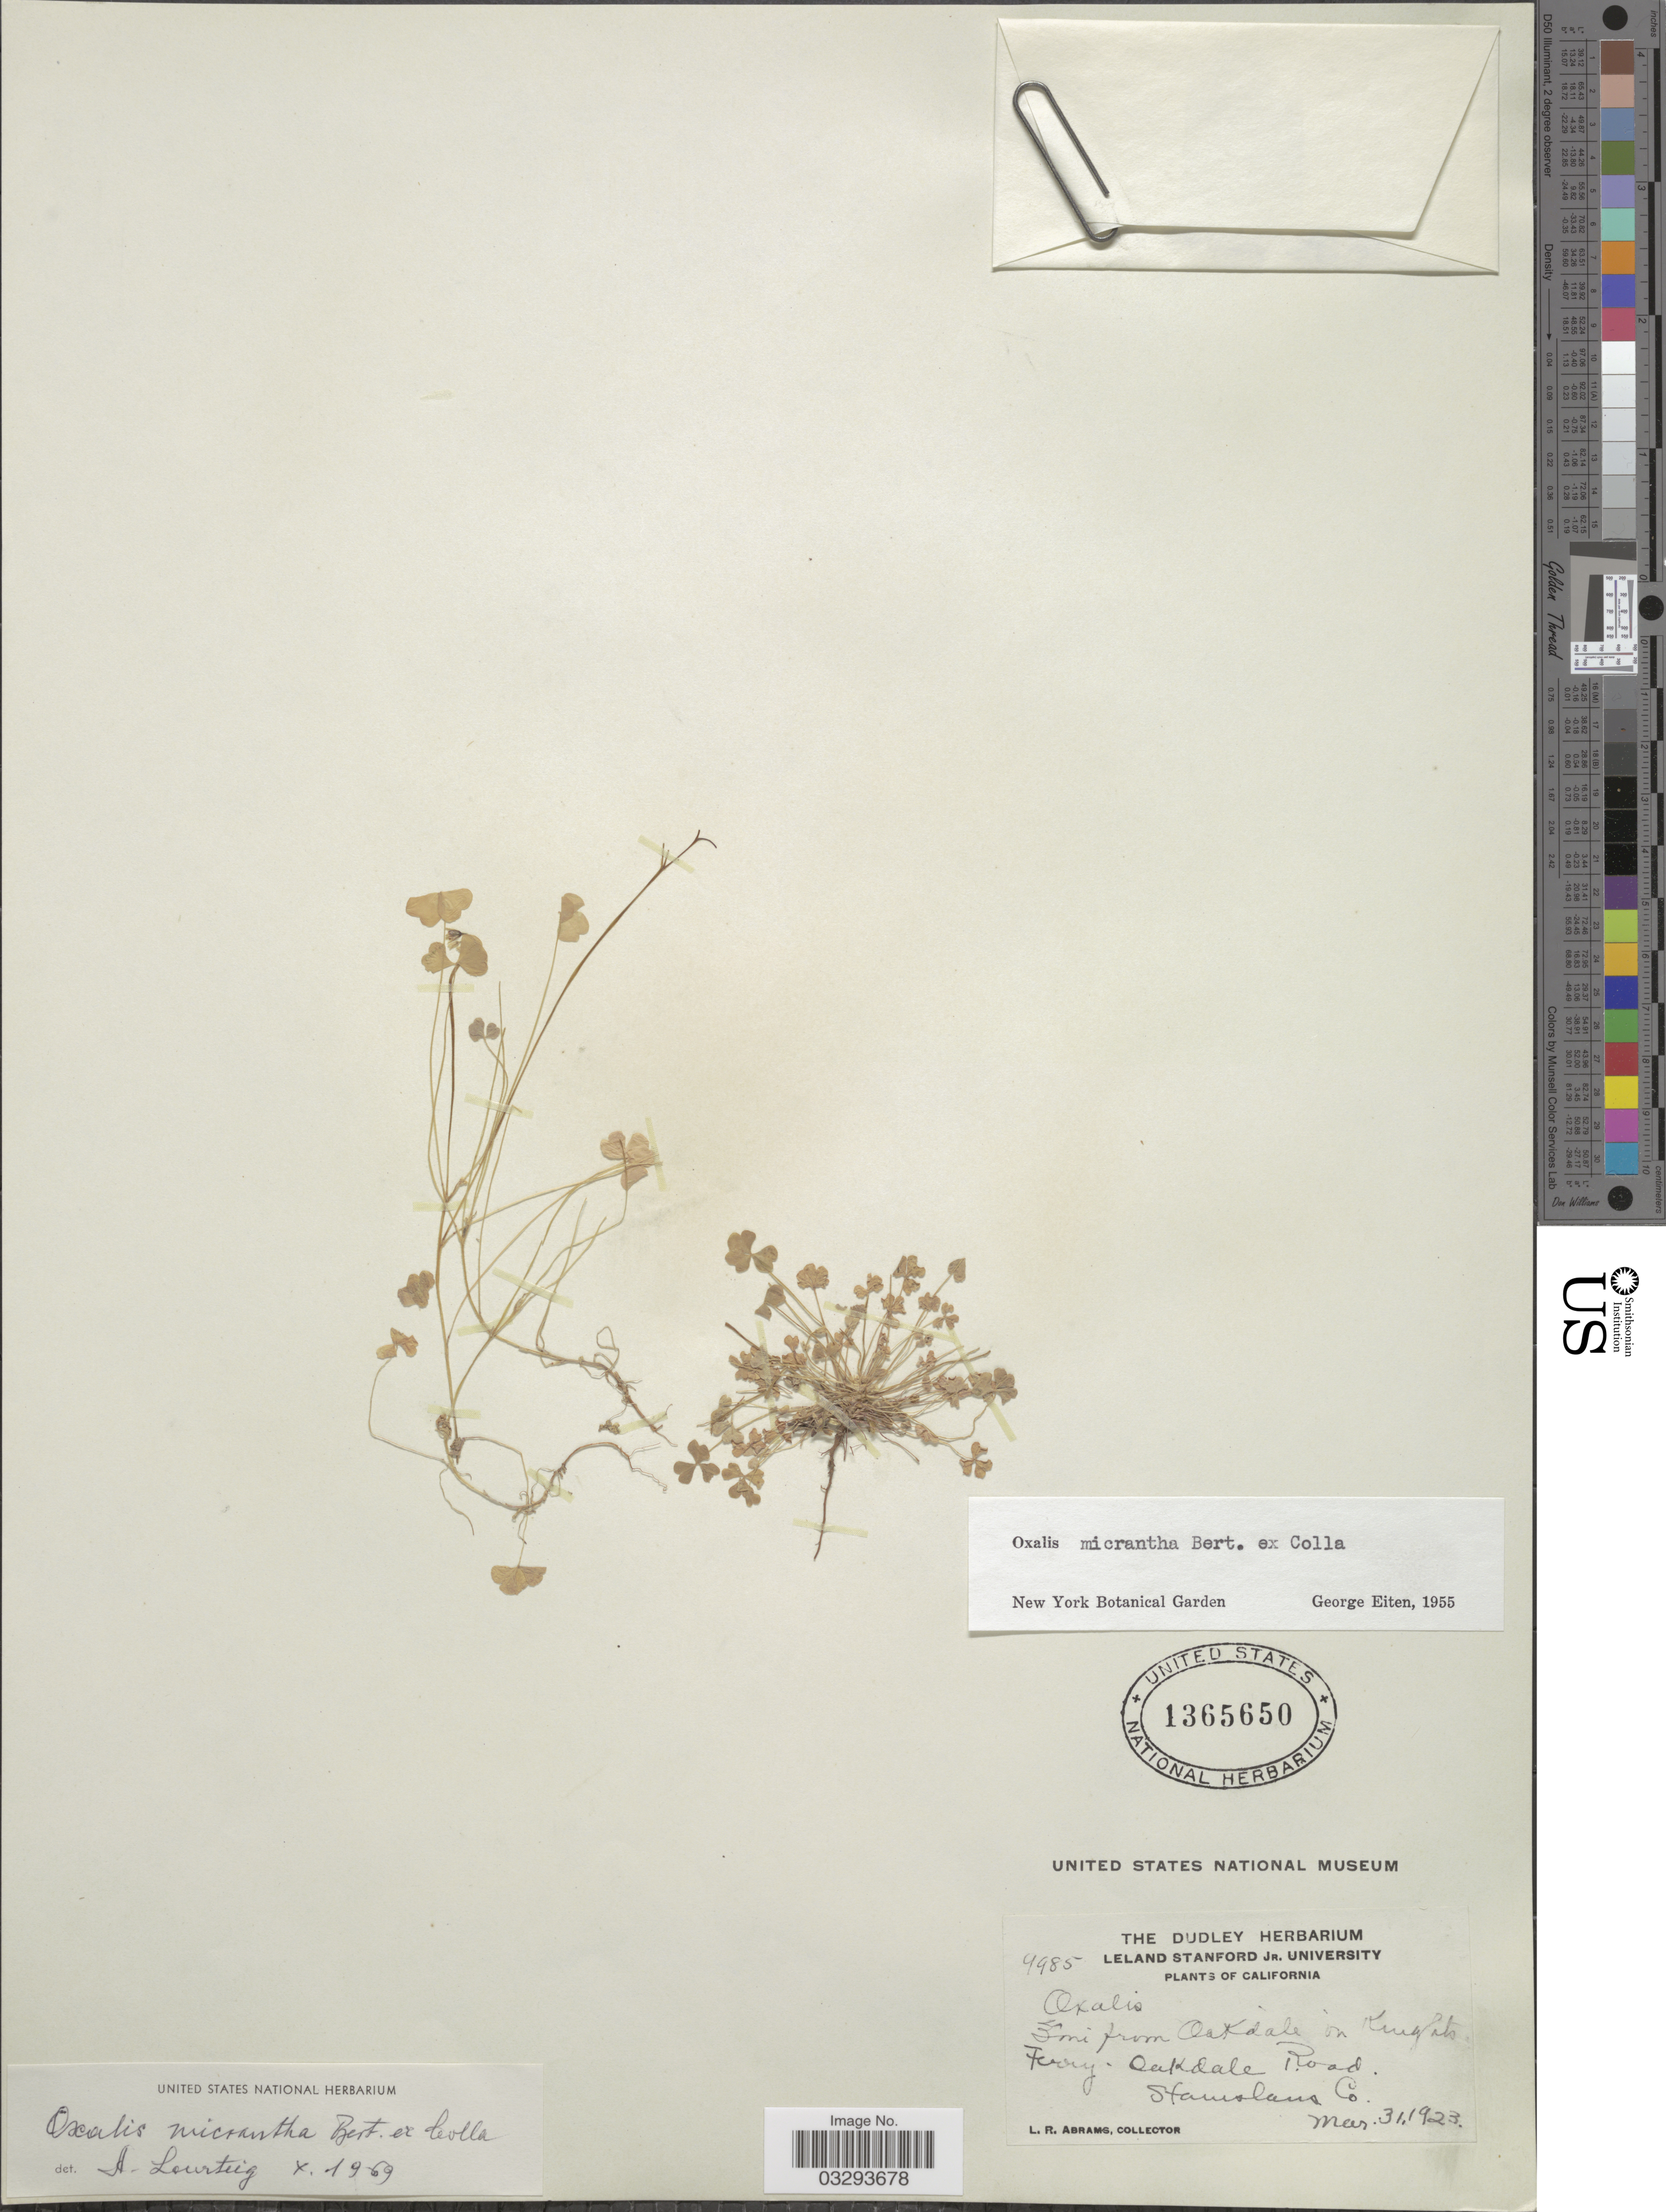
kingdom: Plantae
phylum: Tracheophyta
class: Magnoliopsida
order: Oxalidales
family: Oxalidaceae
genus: Oxalis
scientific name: Oxalis micrantha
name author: Bertero ex Savi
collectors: L. Abrams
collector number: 9985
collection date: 1923-03-31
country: United States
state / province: California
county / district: Stanislaus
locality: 3 mi from Oakdale in Knights Ferry. Oakdale Road. Stanislaus Co.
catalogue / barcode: US 1365650